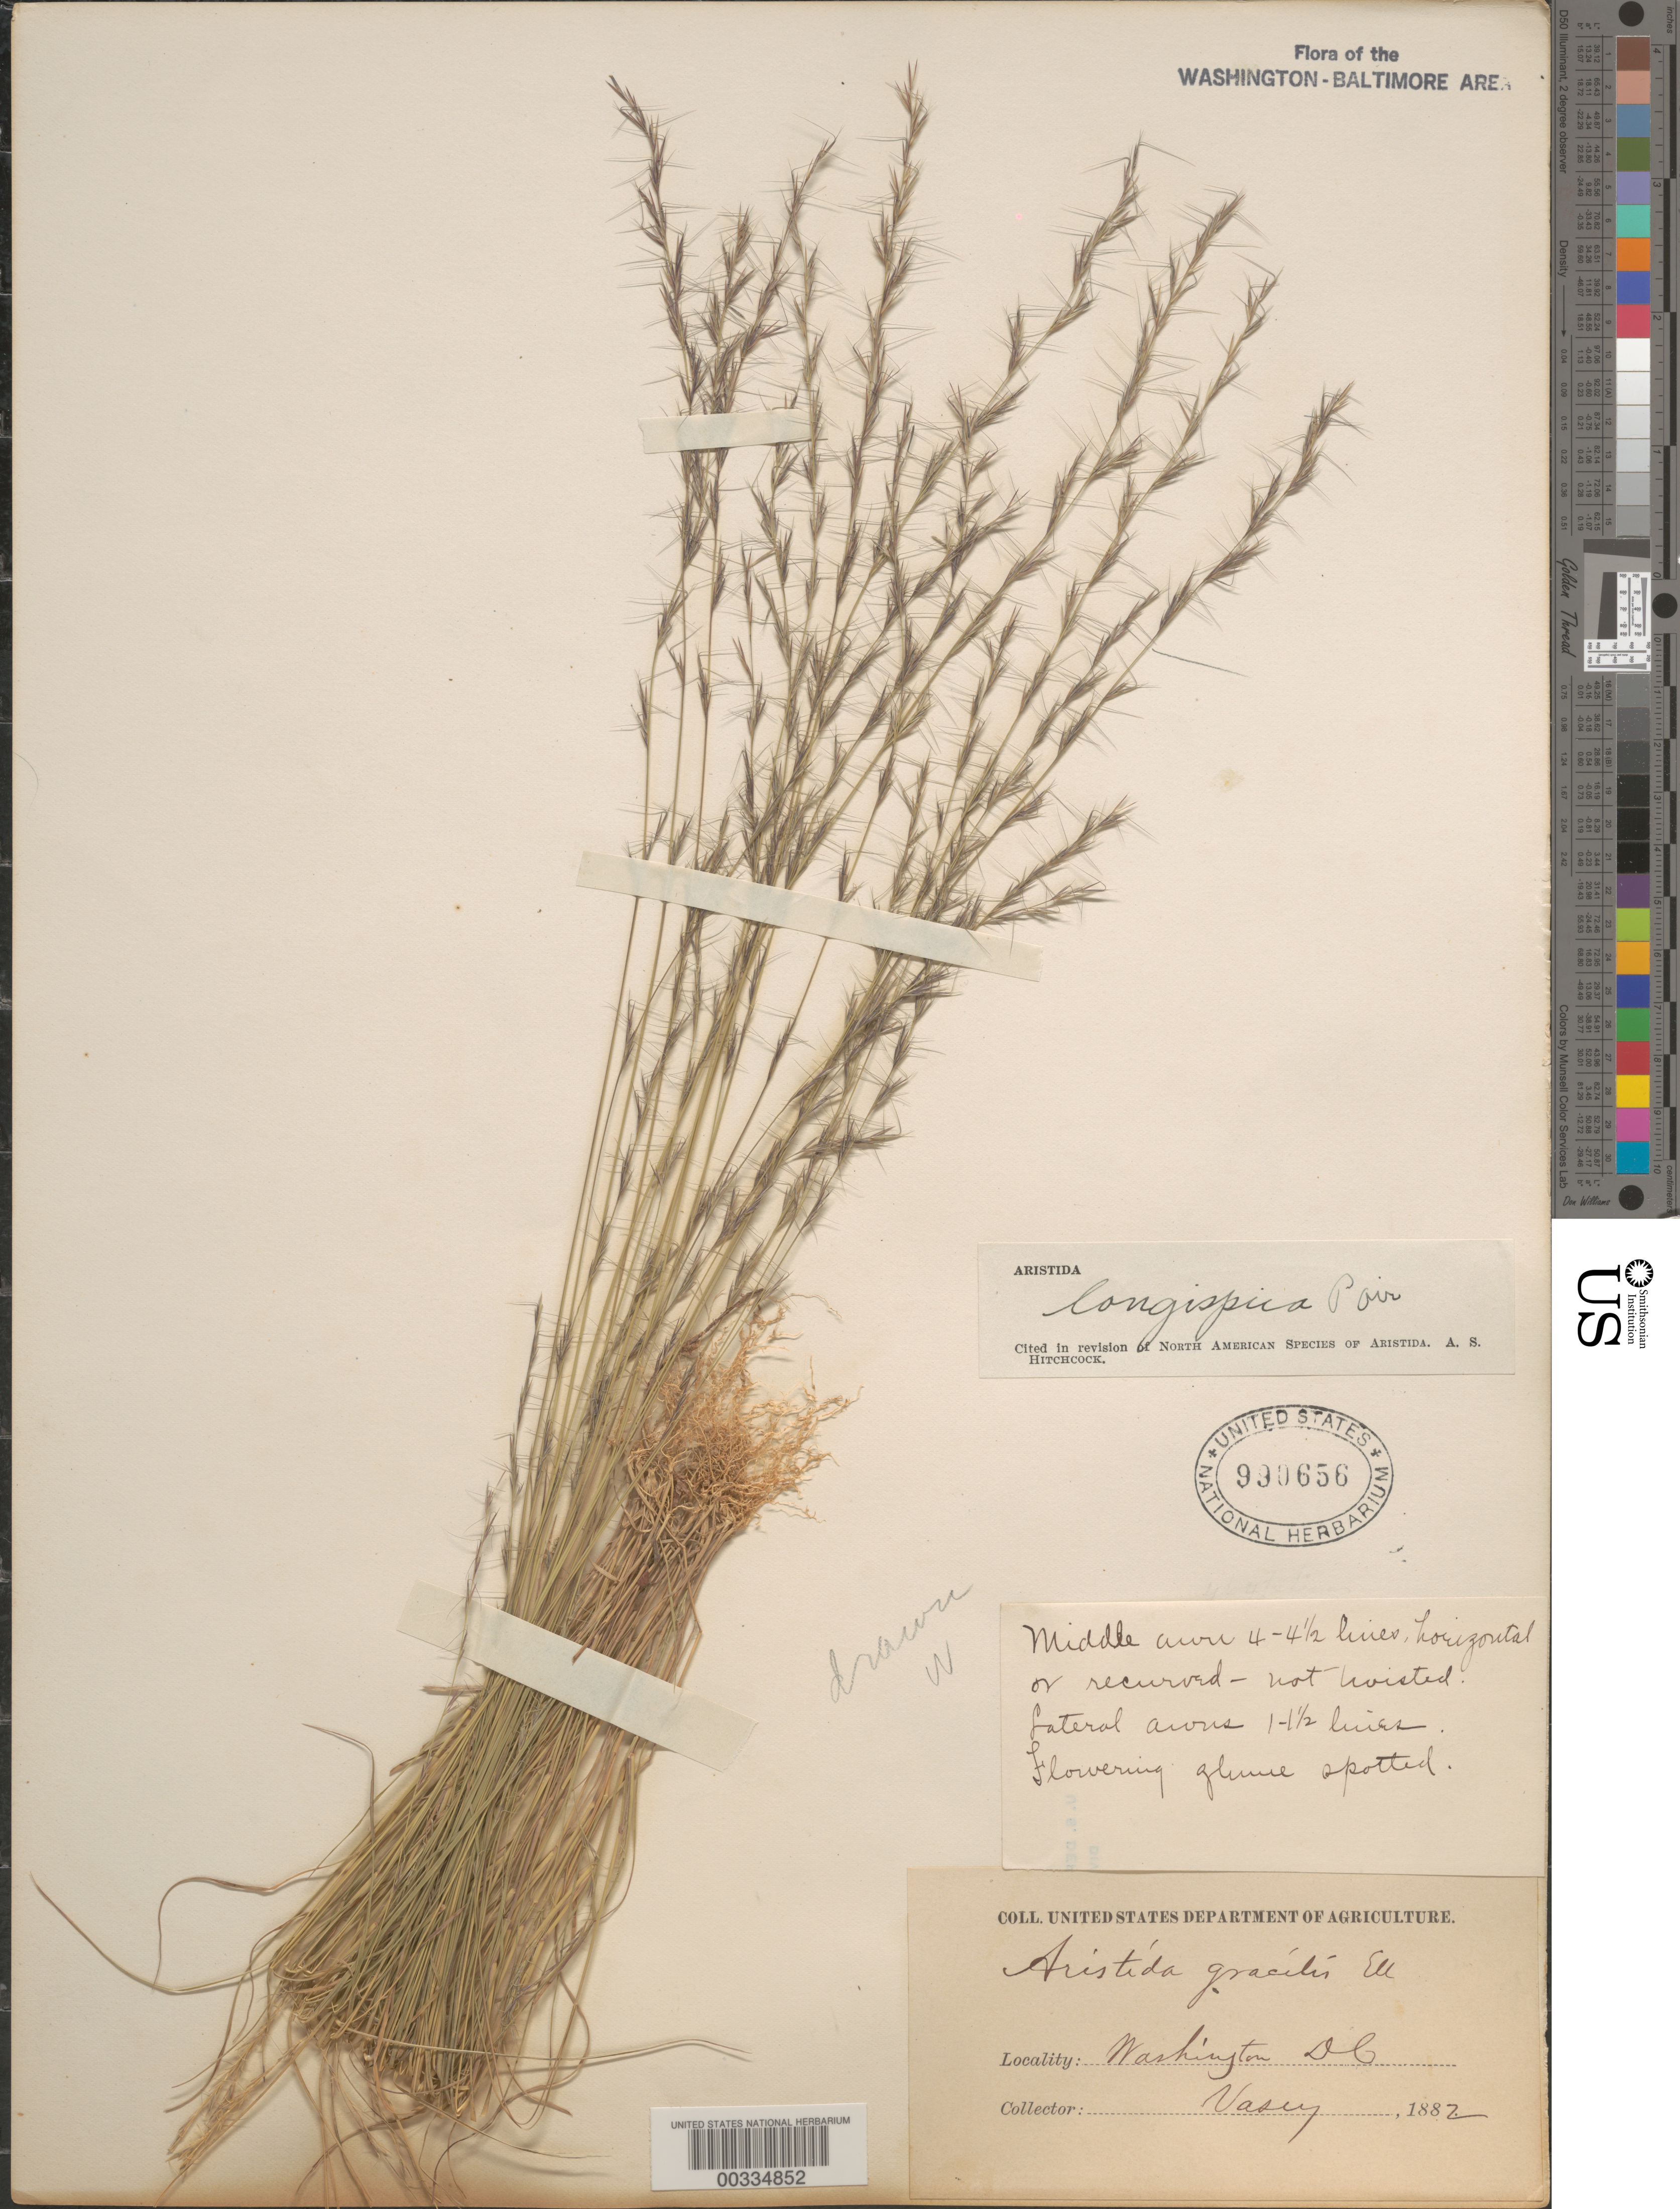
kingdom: Plantae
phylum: Tracheophyta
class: Liliopsida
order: Poales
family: Poaceae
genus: Aristida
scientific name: Aristida longespica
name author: Poir.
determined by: Hitchcock, Albert S.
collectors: G. Vasey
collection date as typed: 1882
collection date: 1882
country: United States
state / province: District of Columbia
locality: Washington DC area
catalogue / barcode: US 990656